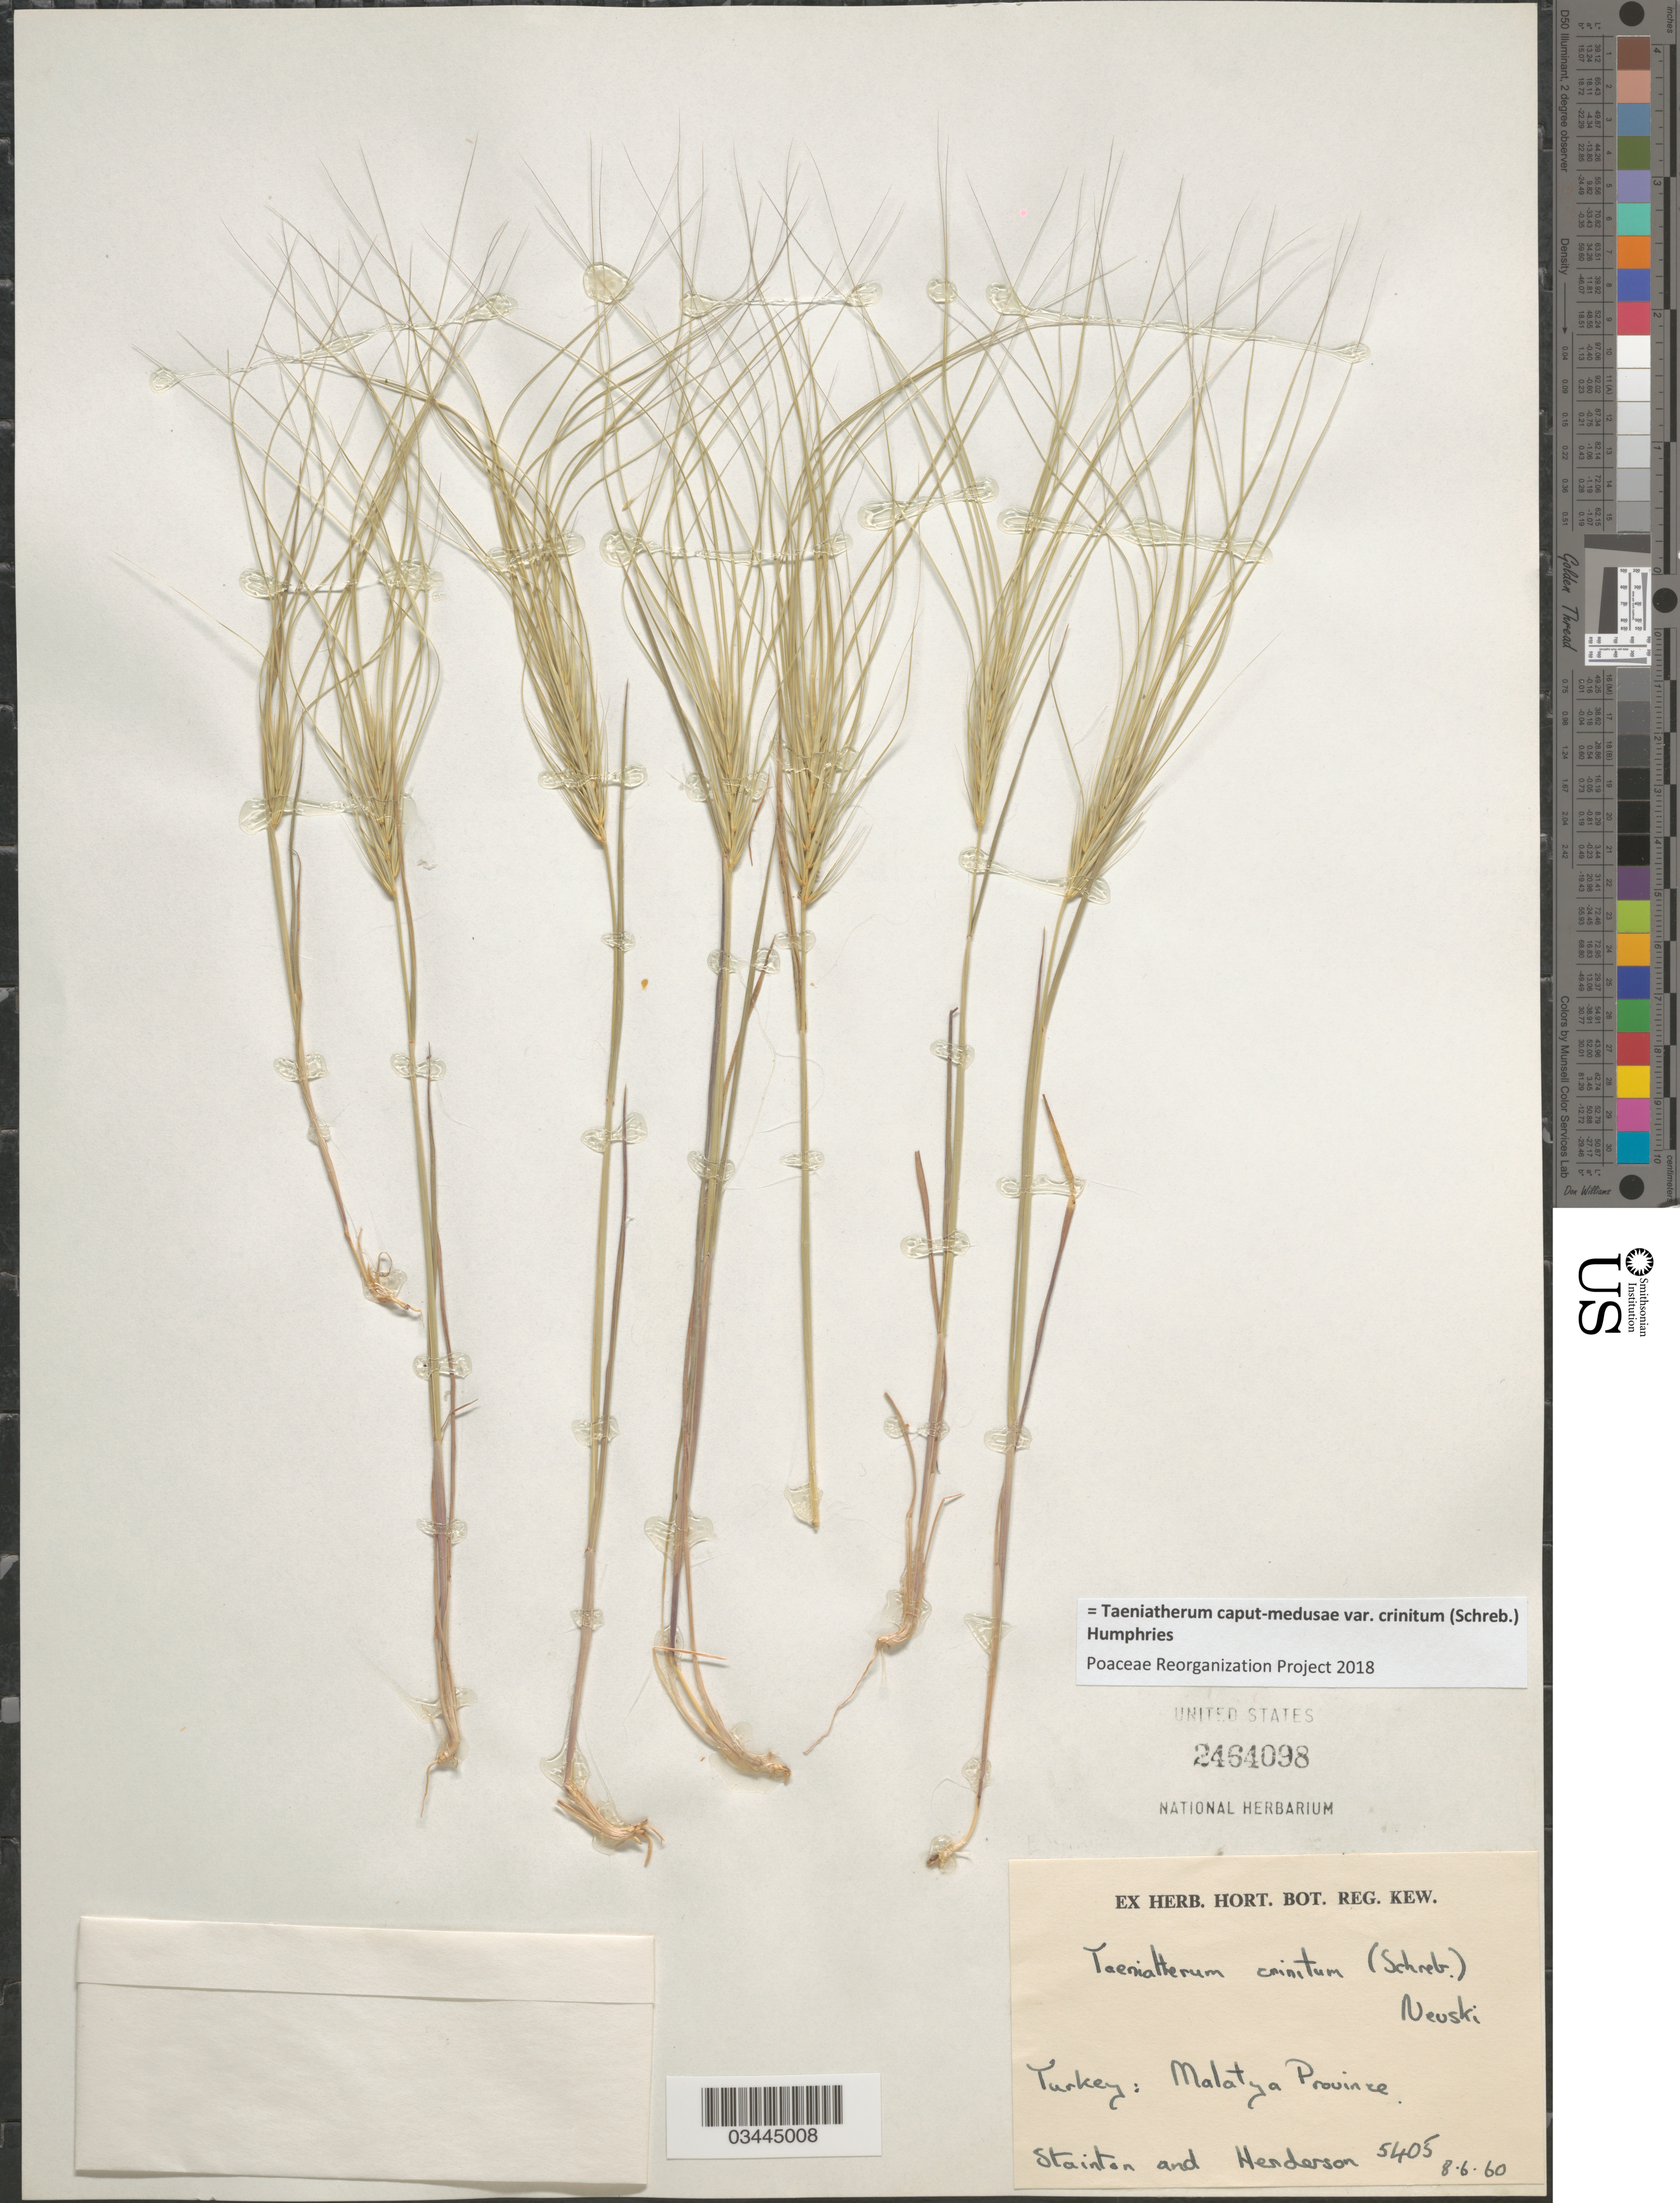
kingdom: Plantae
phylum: Tracheophyta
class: Liliopsida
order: Poales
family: Poaceae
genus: Taeniatherum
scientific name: Taeniatherum caput-medusae var. crinitum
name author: (Schreb.) Humphries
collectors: -. Stainton & -. Henderson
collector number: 5405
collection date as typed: Transcribed d/m/y: 8/6/60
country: Turkey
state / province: Malatya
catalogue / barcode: US 2464098